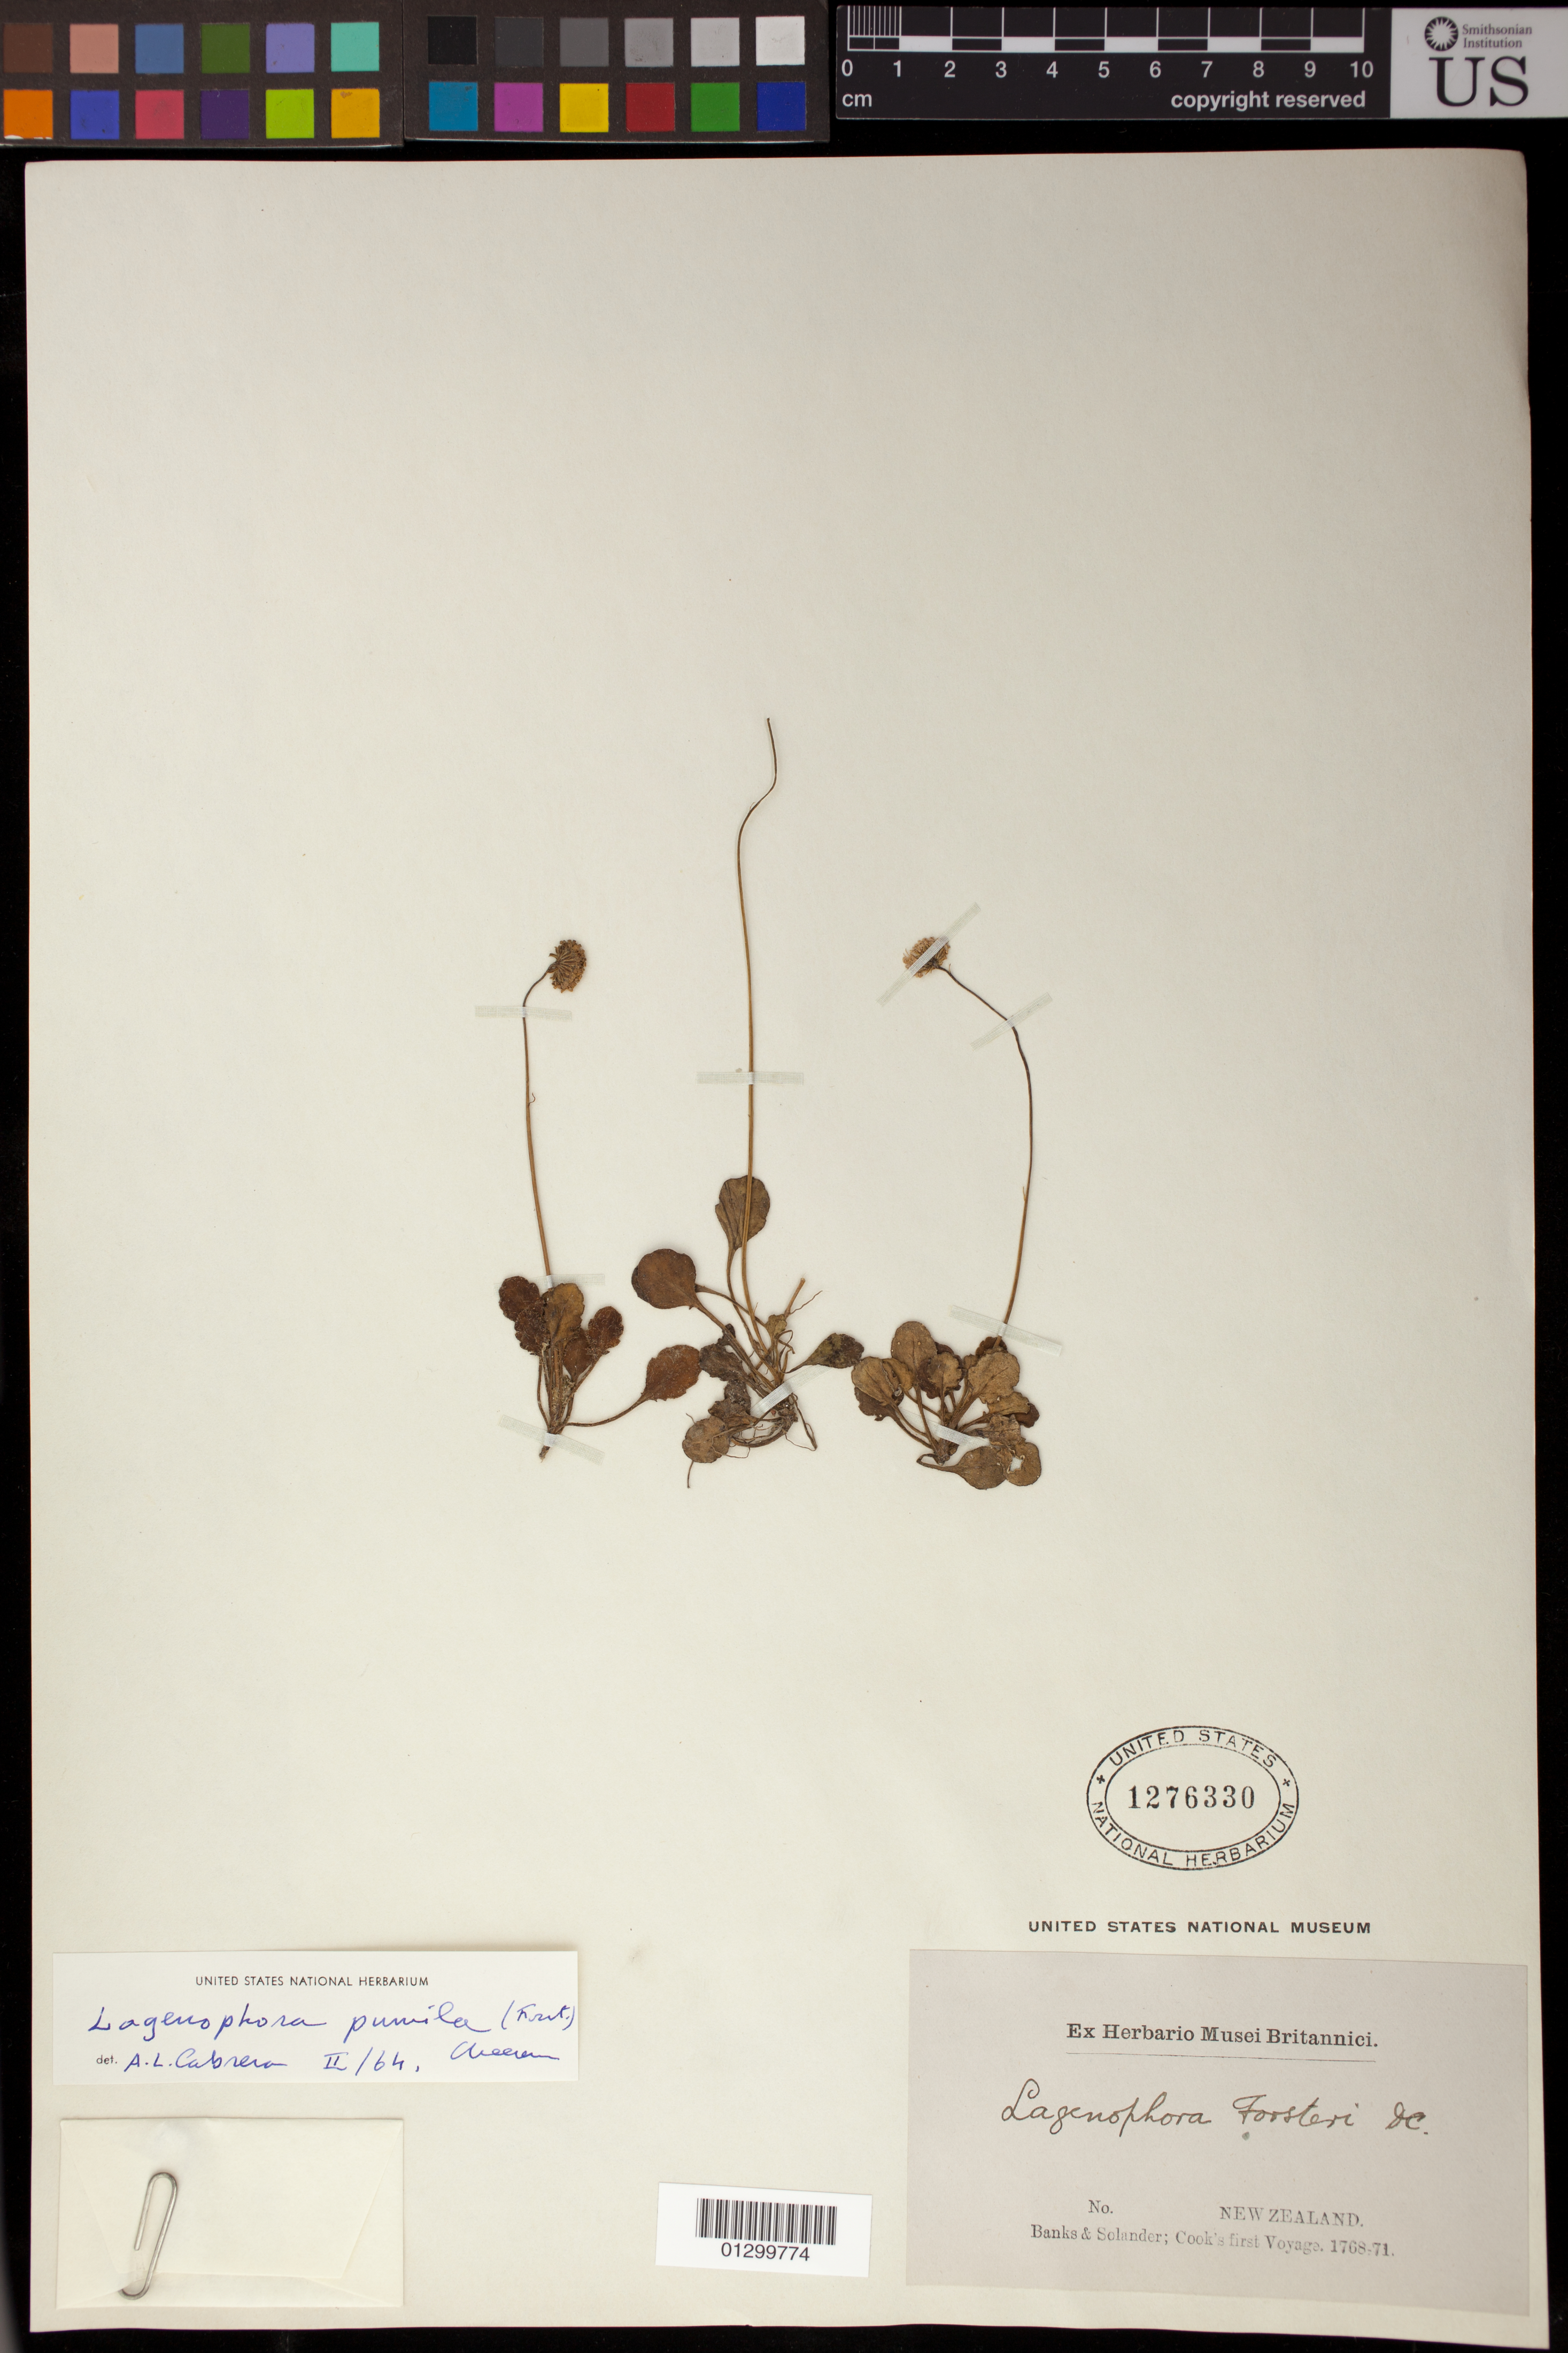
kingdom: Plantae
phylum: Tracheophyta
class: Magnoliopsida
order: Asterales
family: Asteraceae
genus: Lagenophora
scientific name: Lagenophora pumila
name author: (G. Forst.) Cheeseman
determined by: Cabrera, A. L.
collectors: J. Banks & D. C. Solander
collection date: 1768/1771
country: New Zealand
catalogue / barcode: US 1276330